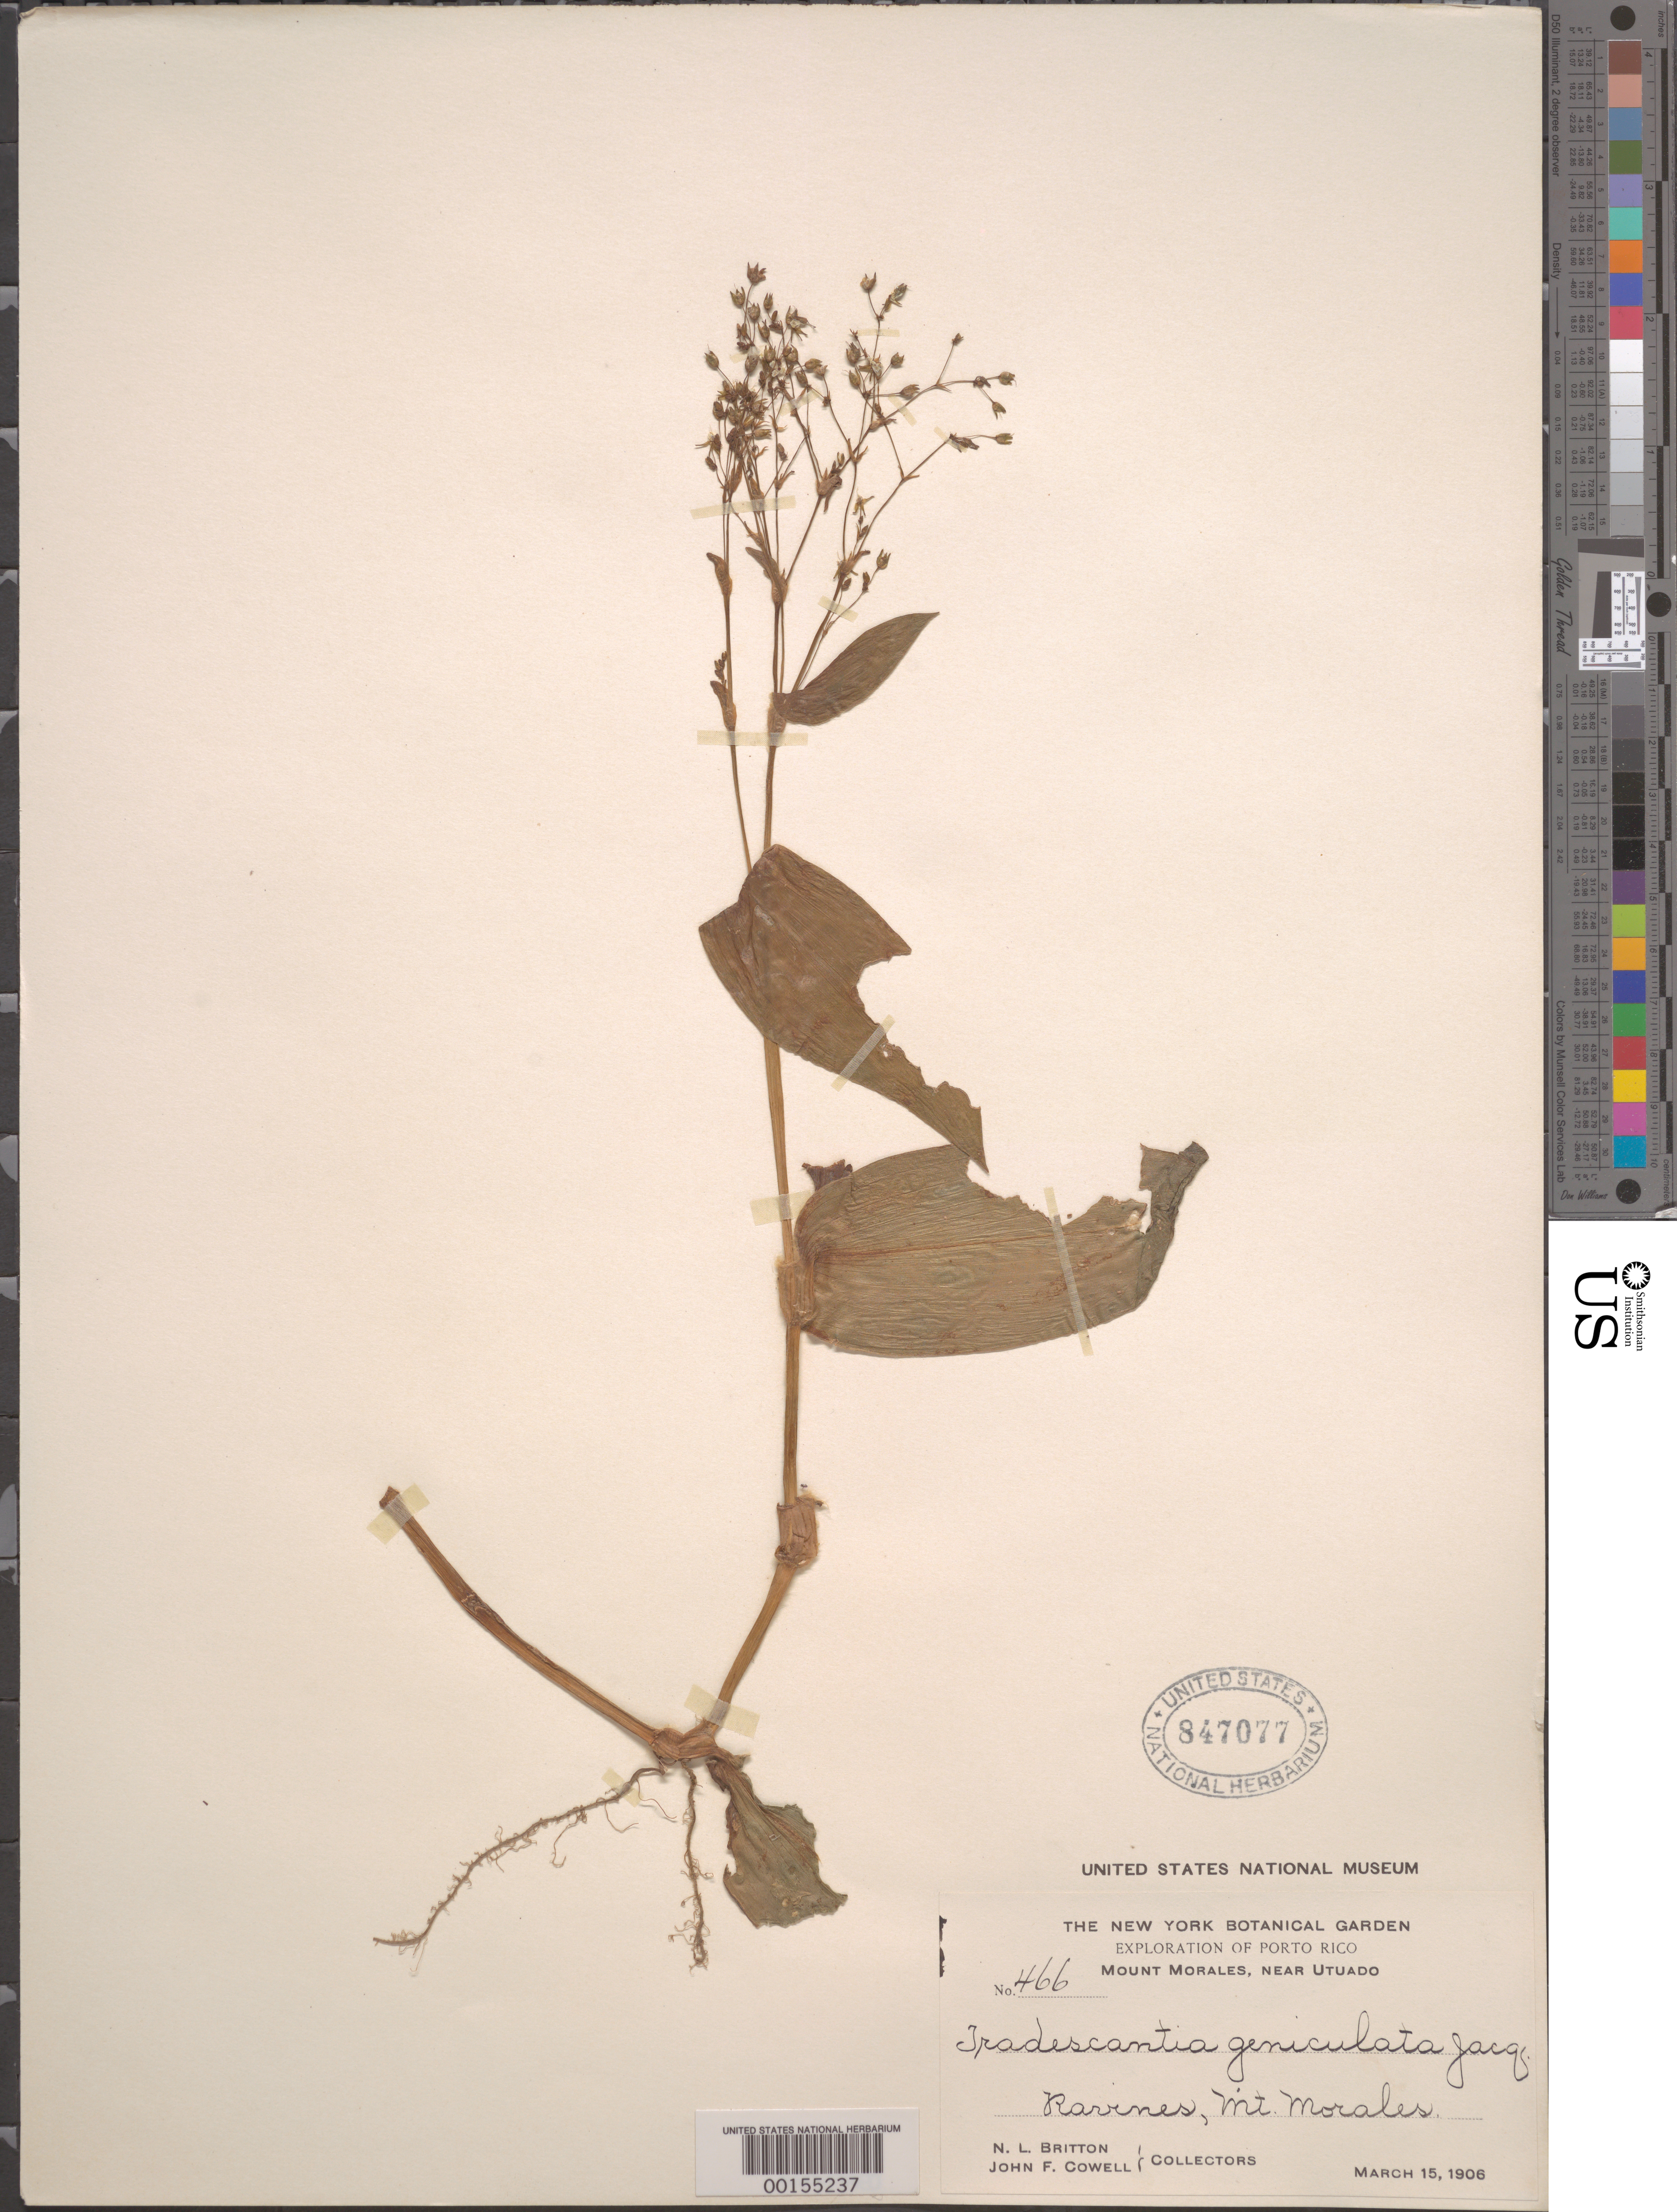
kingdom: Plantae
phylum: Tracheophyta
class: Liliopsida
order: Commelinales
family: Commelinaceae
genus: Gibasis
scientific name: Gibasis pauciflora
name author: (Urb. & Ekman) D.R. Hunt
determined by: Faden, Robert B., (US), Smithsonian Institution - National Museum of Natural History (UNITED STATES)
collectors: N. Britton & J. F. Cowell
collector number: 466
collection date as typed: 15 Mar 1906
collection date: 1906-03-15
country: Puerto Rico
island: Greater Antilles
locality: Mount morales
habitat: Ravines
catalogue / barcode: US 847077